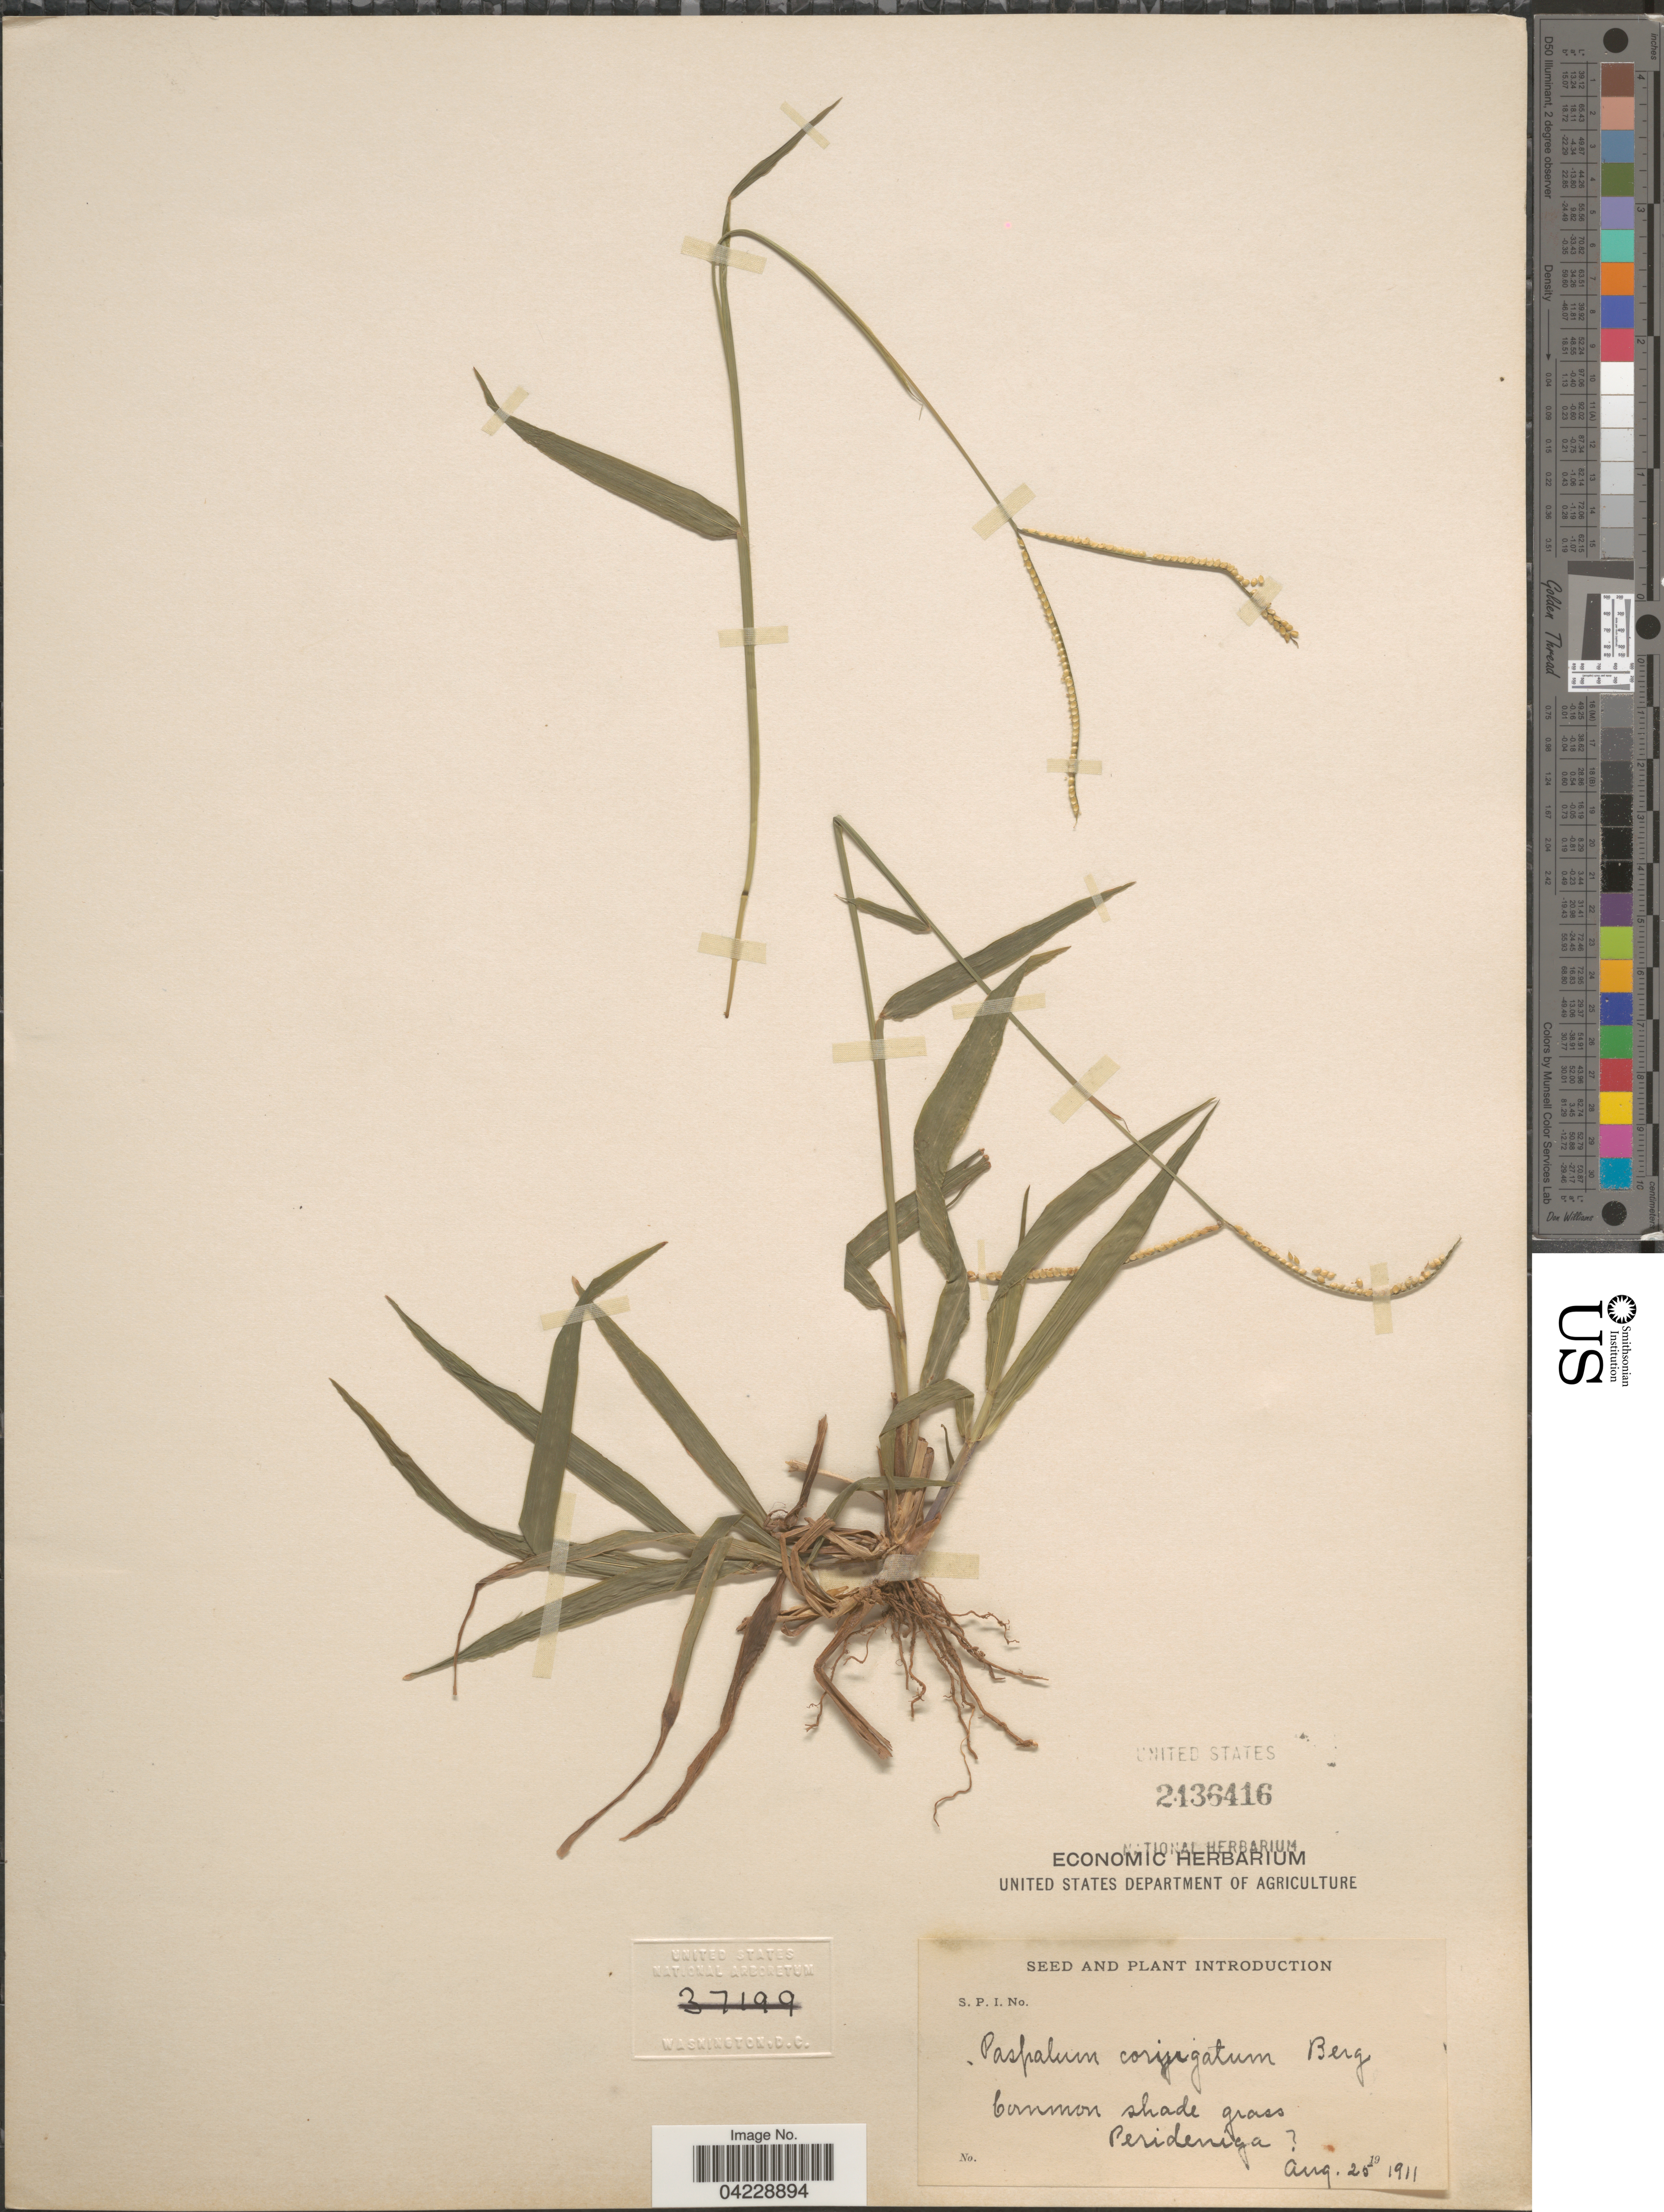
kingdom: Plantae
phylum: Tracheophyta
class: Liliopsida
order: Poales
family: Poaceae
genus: Paspalum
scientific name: Paspalum conjugatum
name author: P.J. Bergius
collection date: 1911-08-25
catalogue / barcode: US 2436416